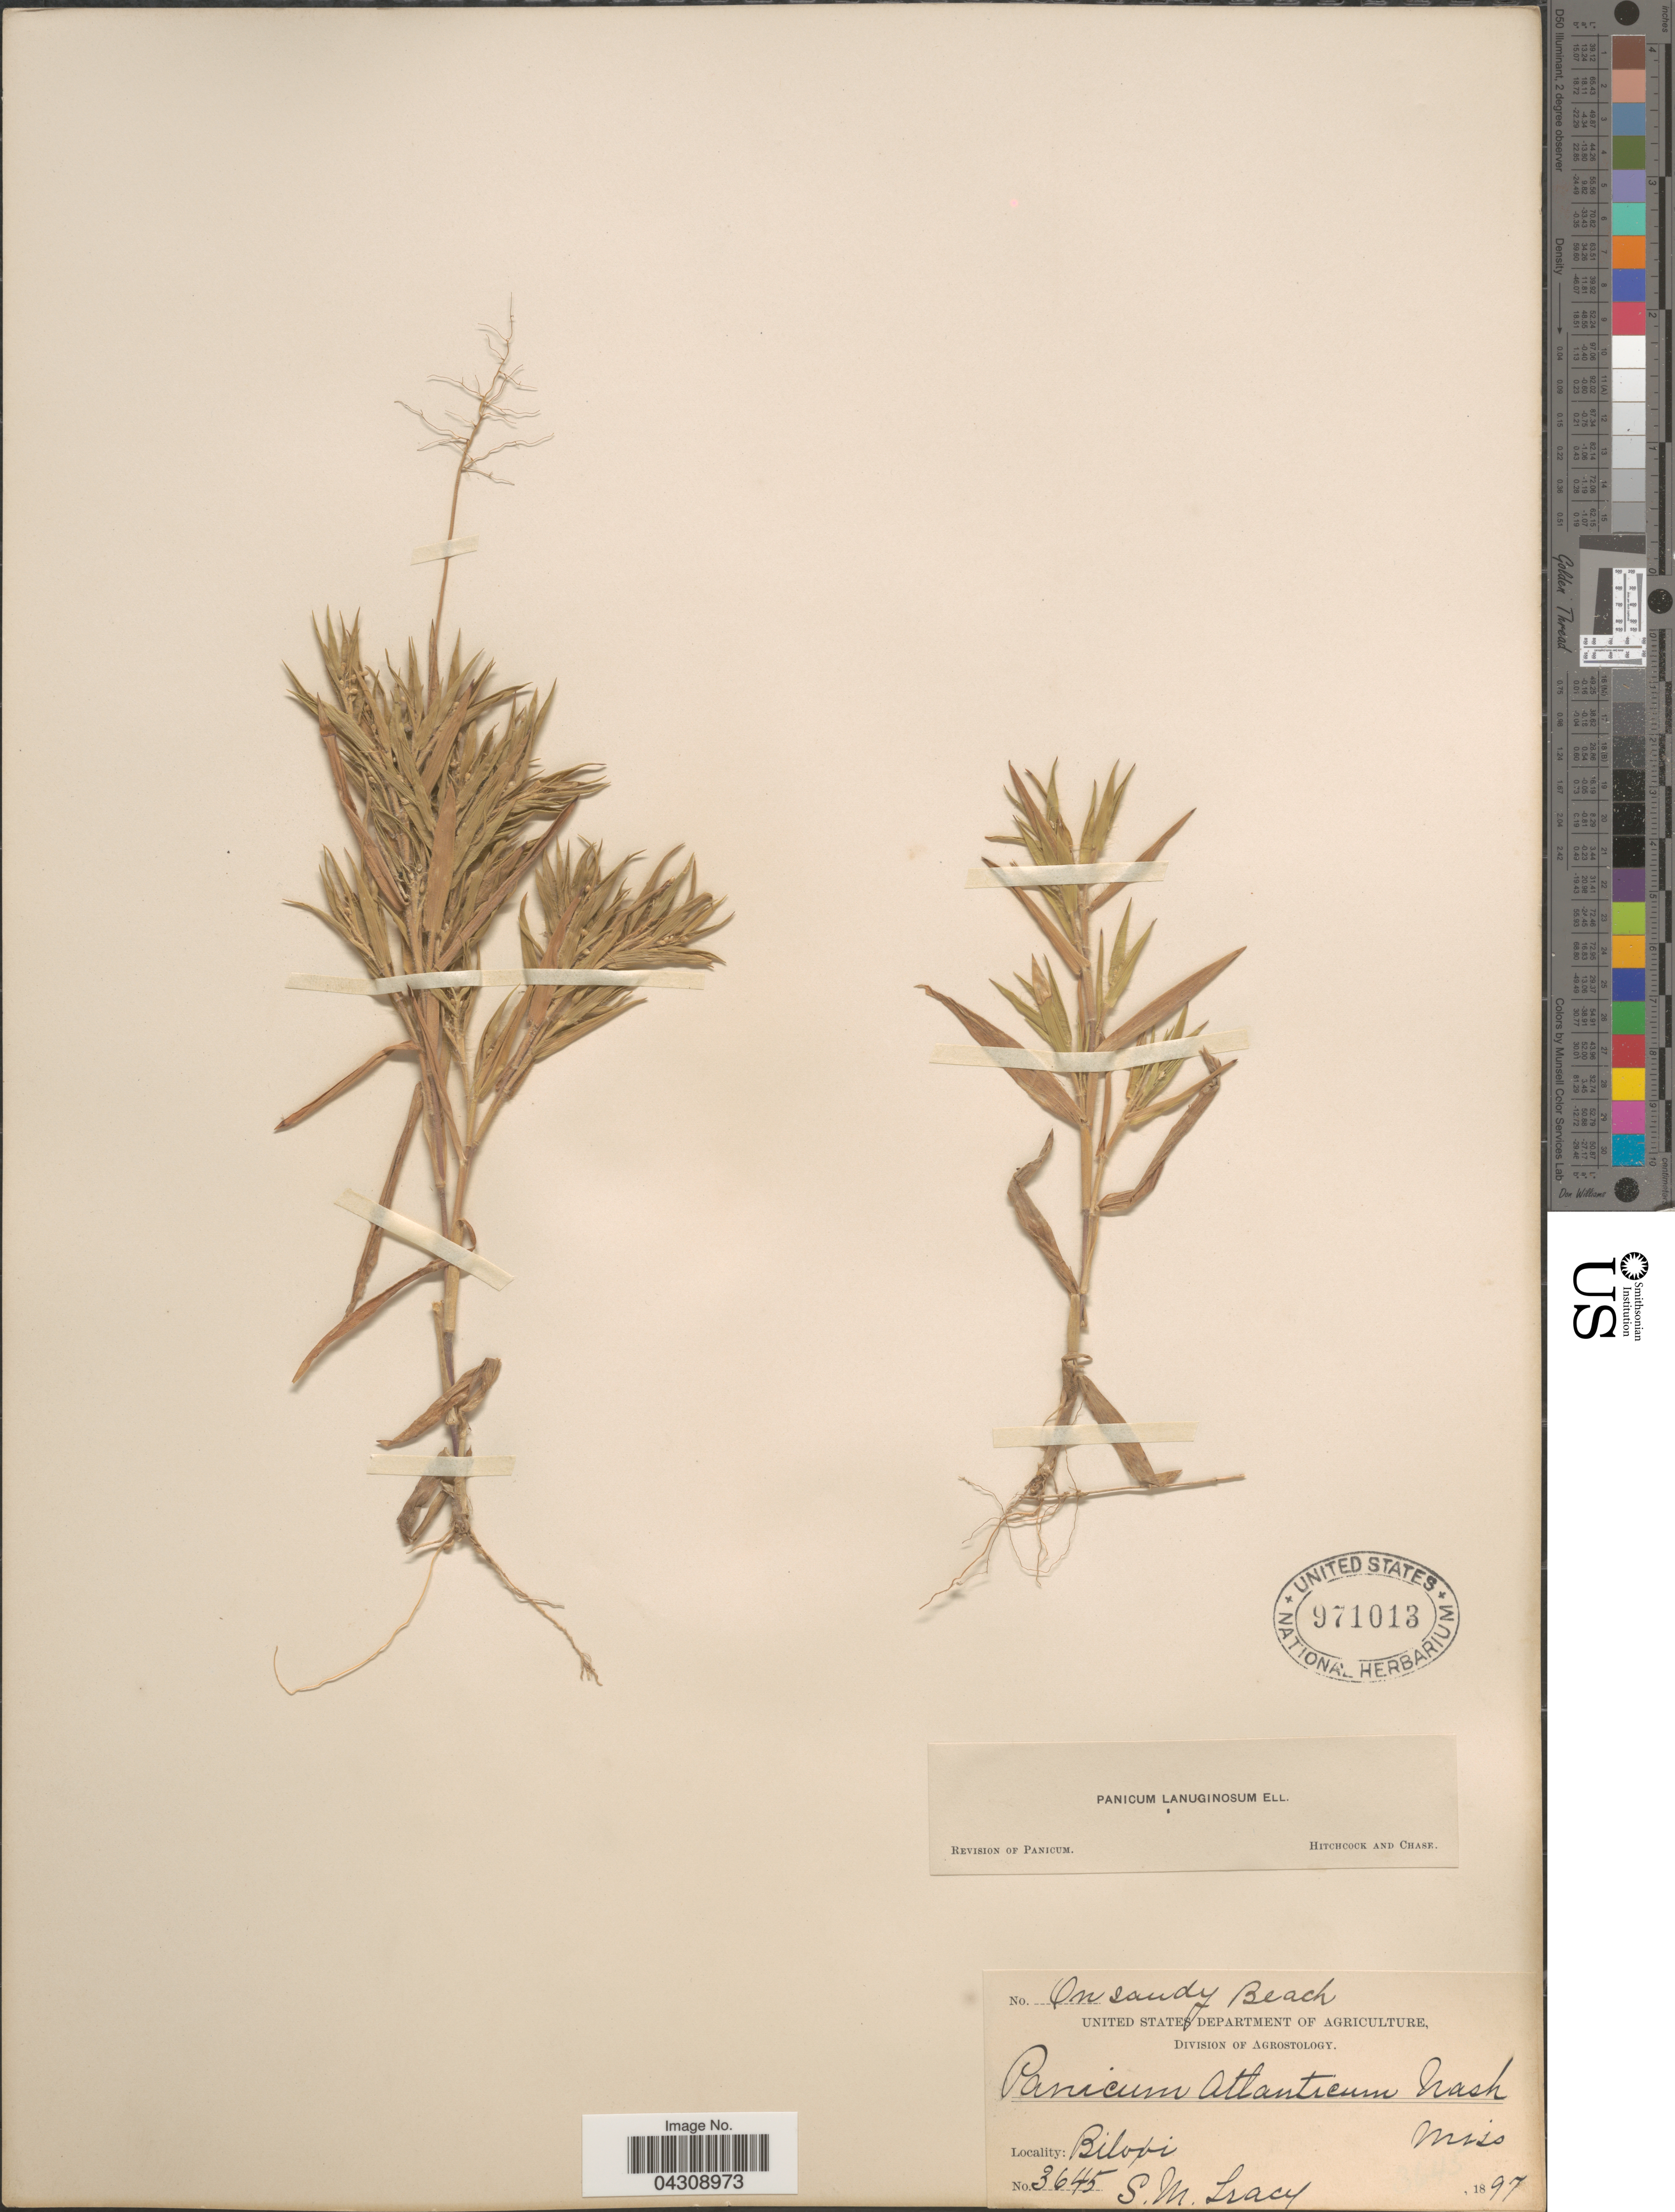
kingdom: Plantae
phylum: Tracheophyta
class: Liliopsida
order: Poales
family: Poaceae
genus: Dichanthelium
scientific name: Dichanthelium acuminatum var. acuminatum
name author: (Sw.) Gould & C.A. Clark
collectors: S. M. Tracy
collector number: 3645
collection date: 1897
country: United States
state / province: Mississippi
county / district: Harrison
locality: Biloxi.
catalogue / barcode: US 971013